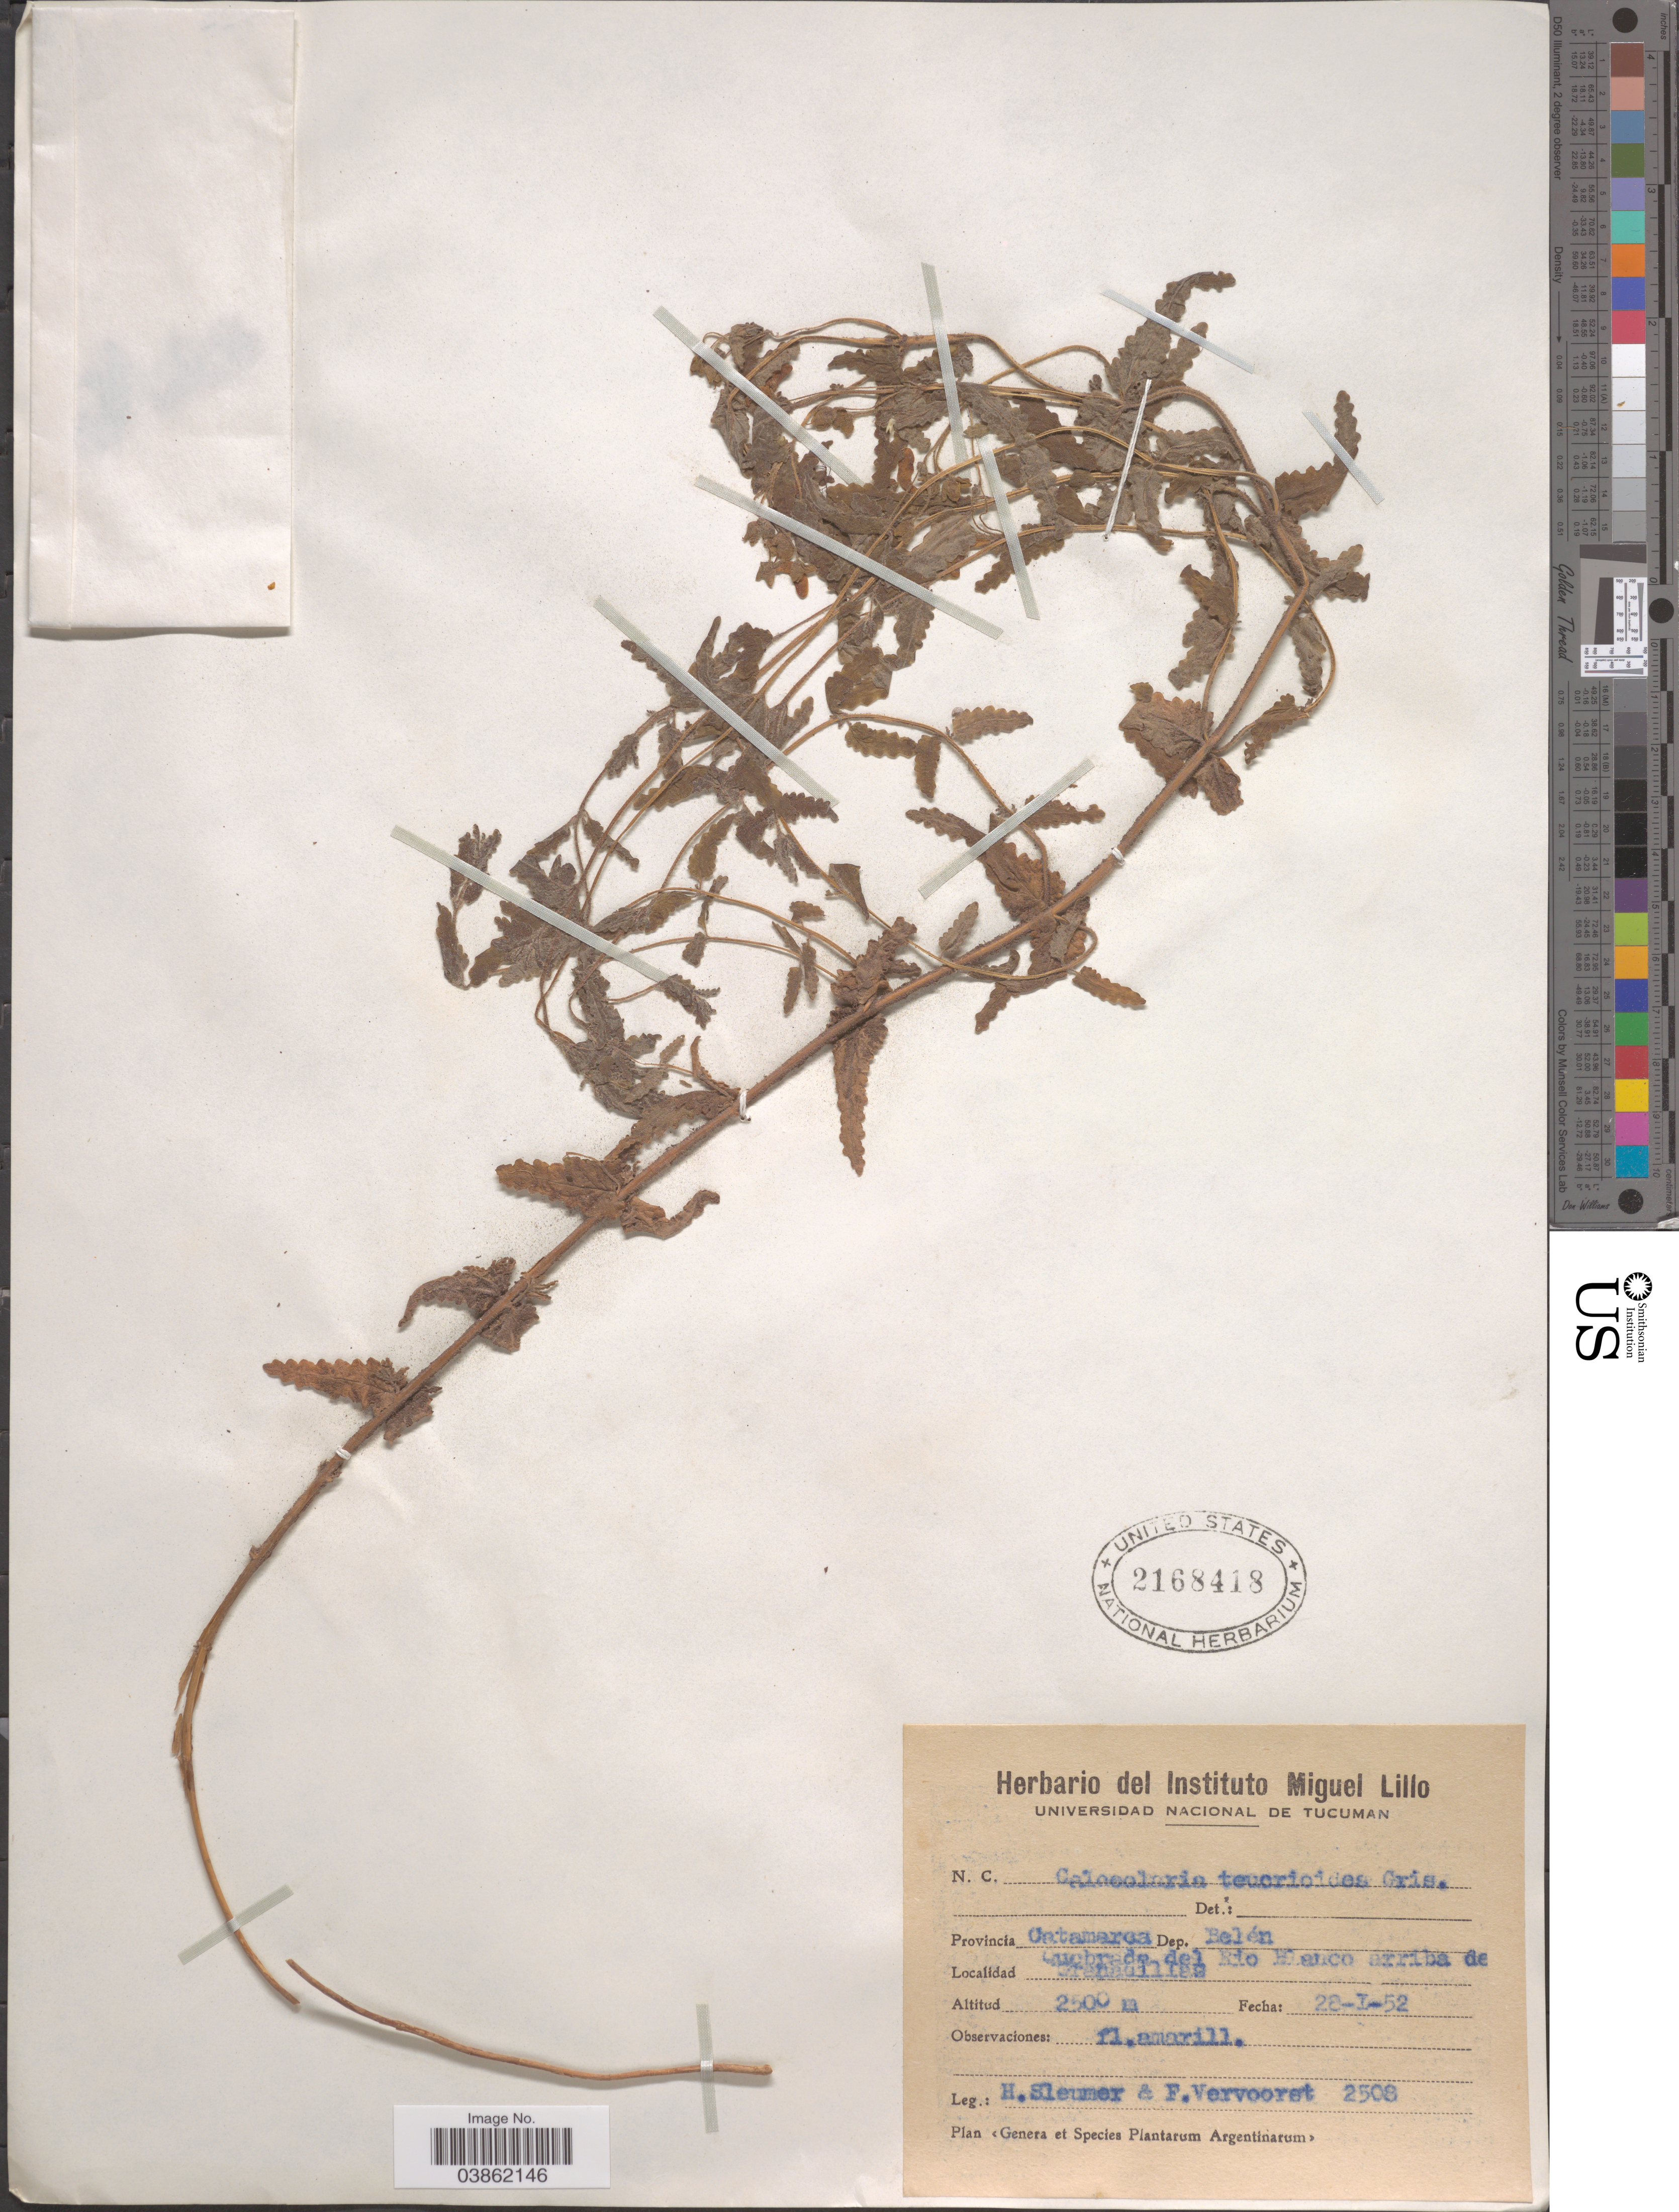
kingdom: Plantae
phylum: Tracheophyta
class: Magnoliopsida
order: Lamiales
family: Calceolariaceae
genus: Calceolaria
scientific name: Calceolaria teucrioides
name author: Griseb.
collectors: H. O. Sleumer & F. Vervoorst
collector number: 2508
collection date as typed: Transcribed d/m/y: 28/1/52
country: Argentina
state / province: Catamarca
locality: Dep. Belén. Quebrada del Rio Blanco arriba de Granadillas.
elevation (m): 2500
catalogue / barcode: US 2168418